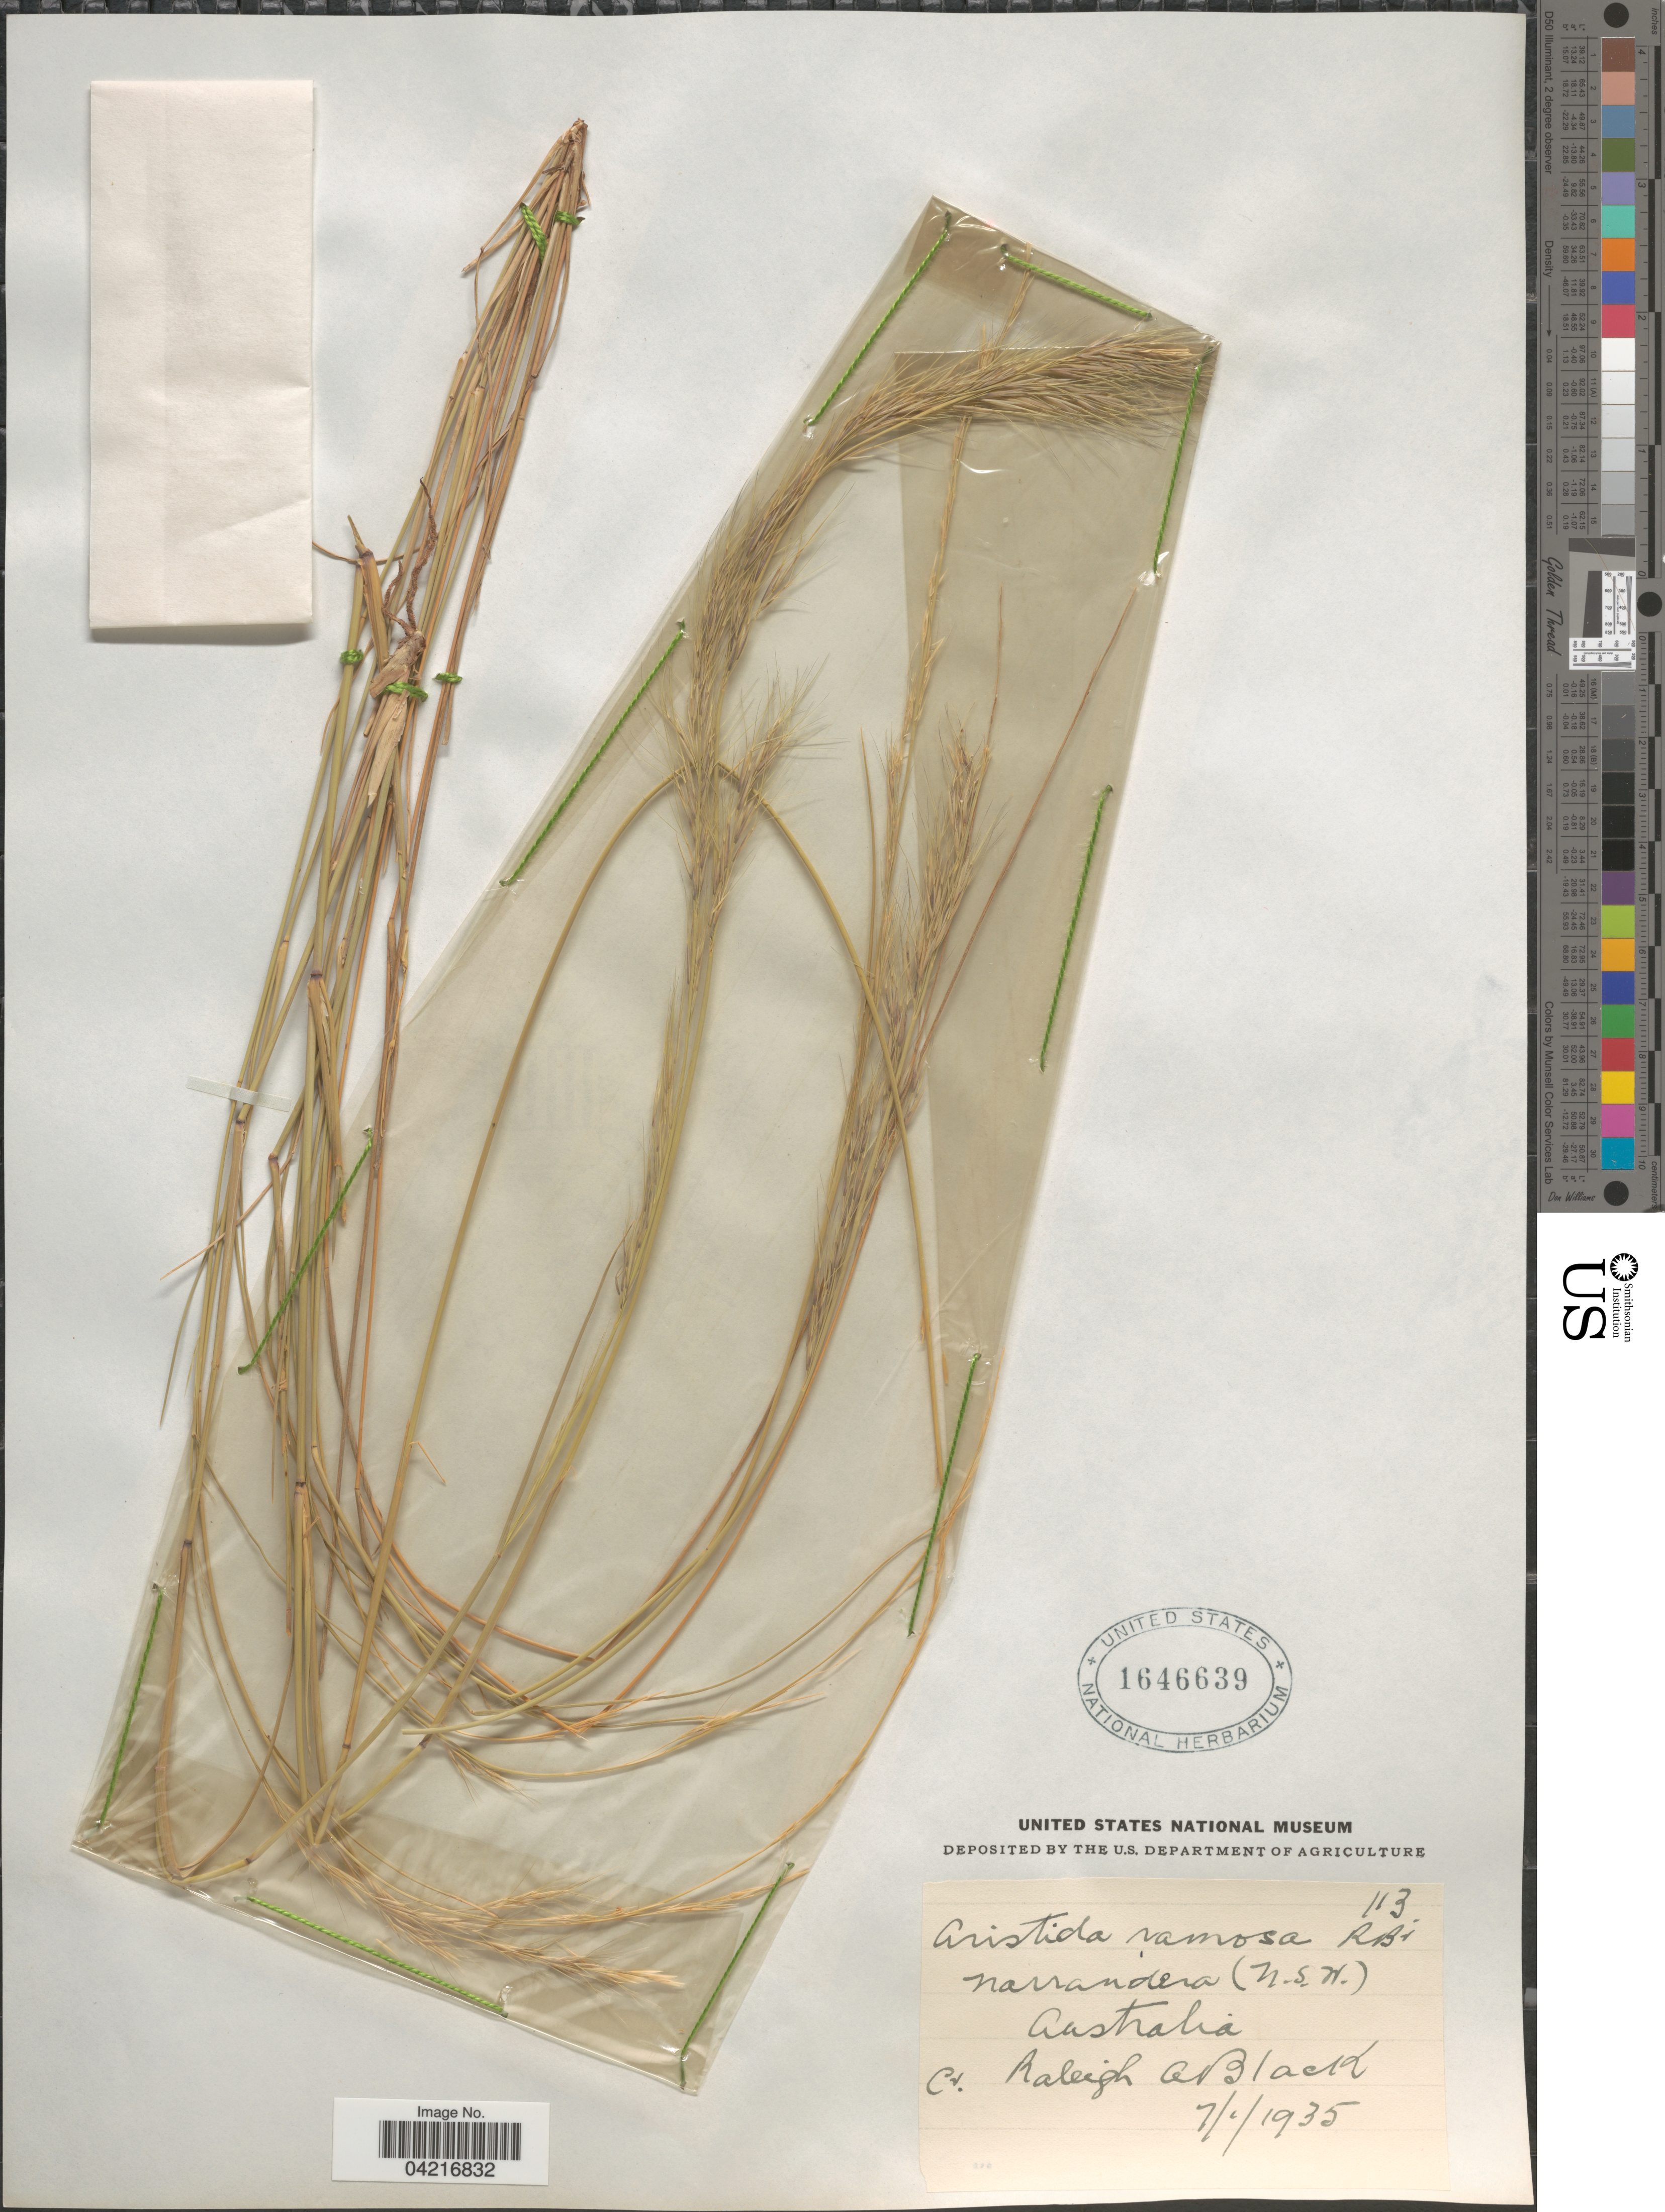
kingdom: Plantae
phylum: Tracheophyta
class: Liliopsida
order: Poales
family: Poaceae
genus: Aristida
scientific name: Aristida ramosa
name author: R. Br.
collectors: R. A. Black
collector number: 113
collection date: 1935-01-07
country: Australia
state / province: New South Wales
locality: Narrandera.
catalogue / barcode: US 1646639